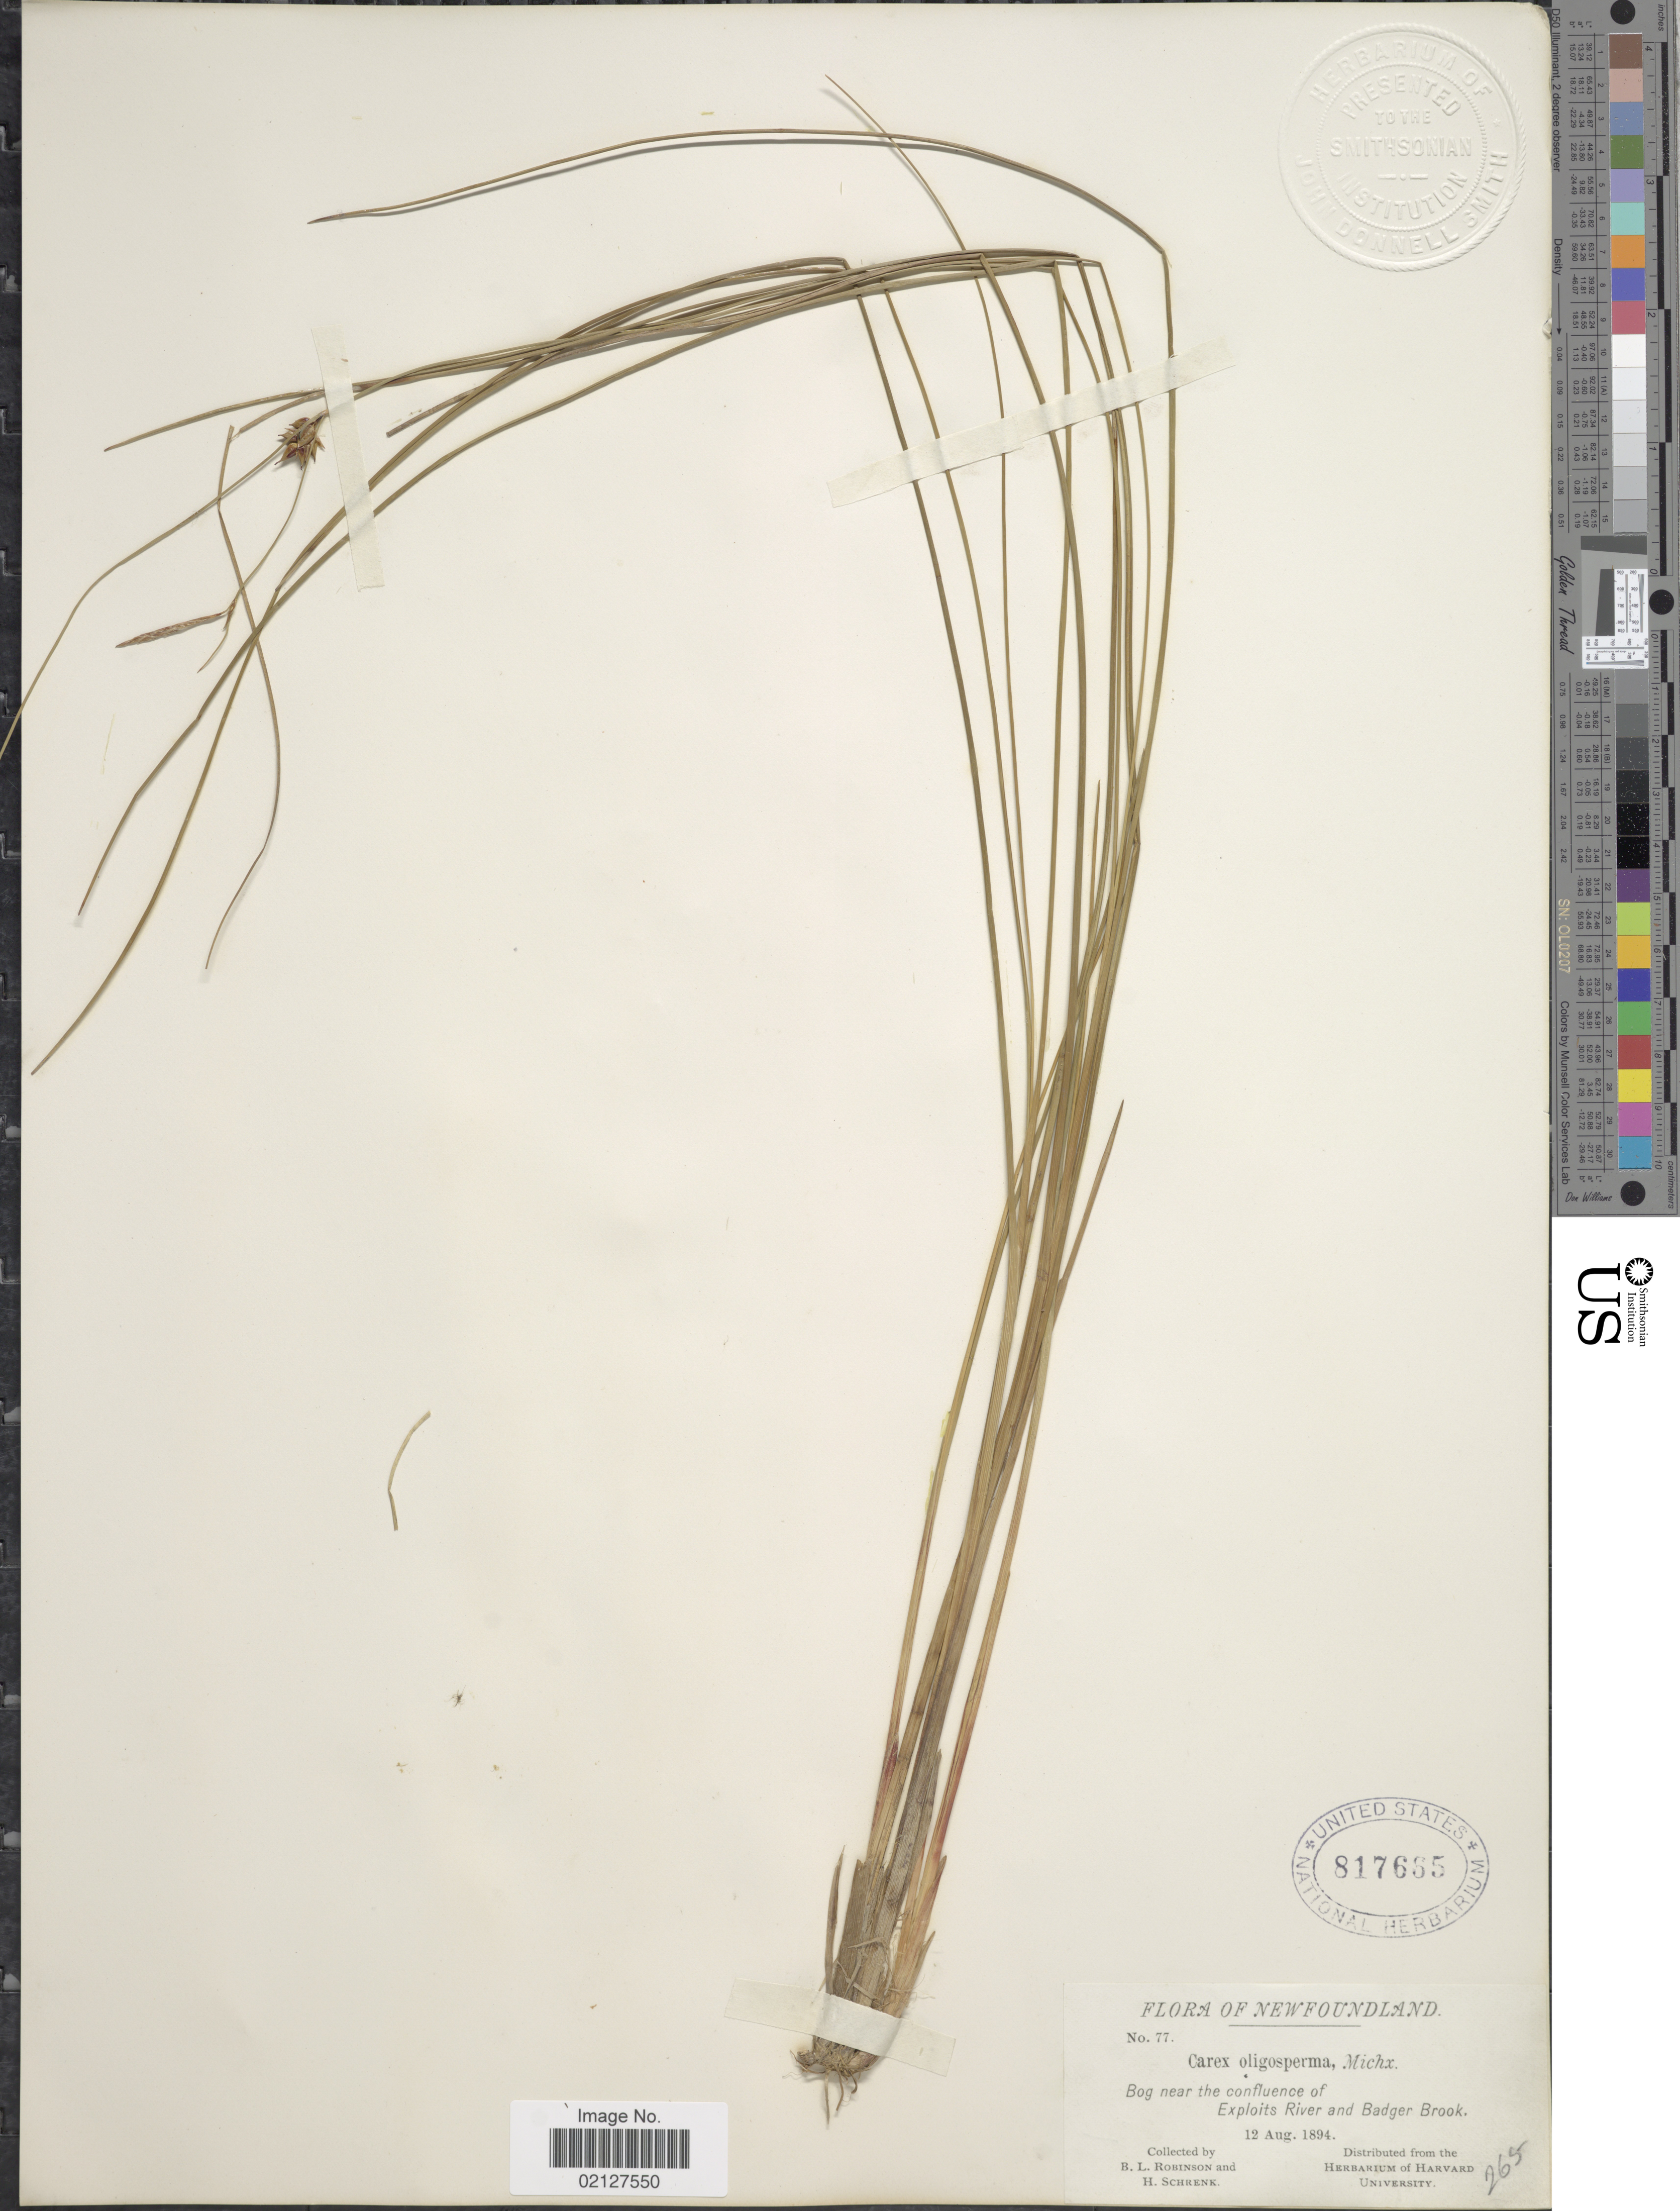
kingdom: Plantae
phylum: Tracheophyta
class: Liliopsida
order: Poales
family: Cyperaceae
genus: Carex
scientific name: Carex oligosperma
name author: Michx.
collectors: B. L. Robinson & H. Schrenk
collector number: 77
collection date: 1894-08-12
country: Canada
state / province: Newfoundland and Labrador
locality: Bog near the confluence of Exploits River and Badger Brook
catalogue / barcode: US 817665